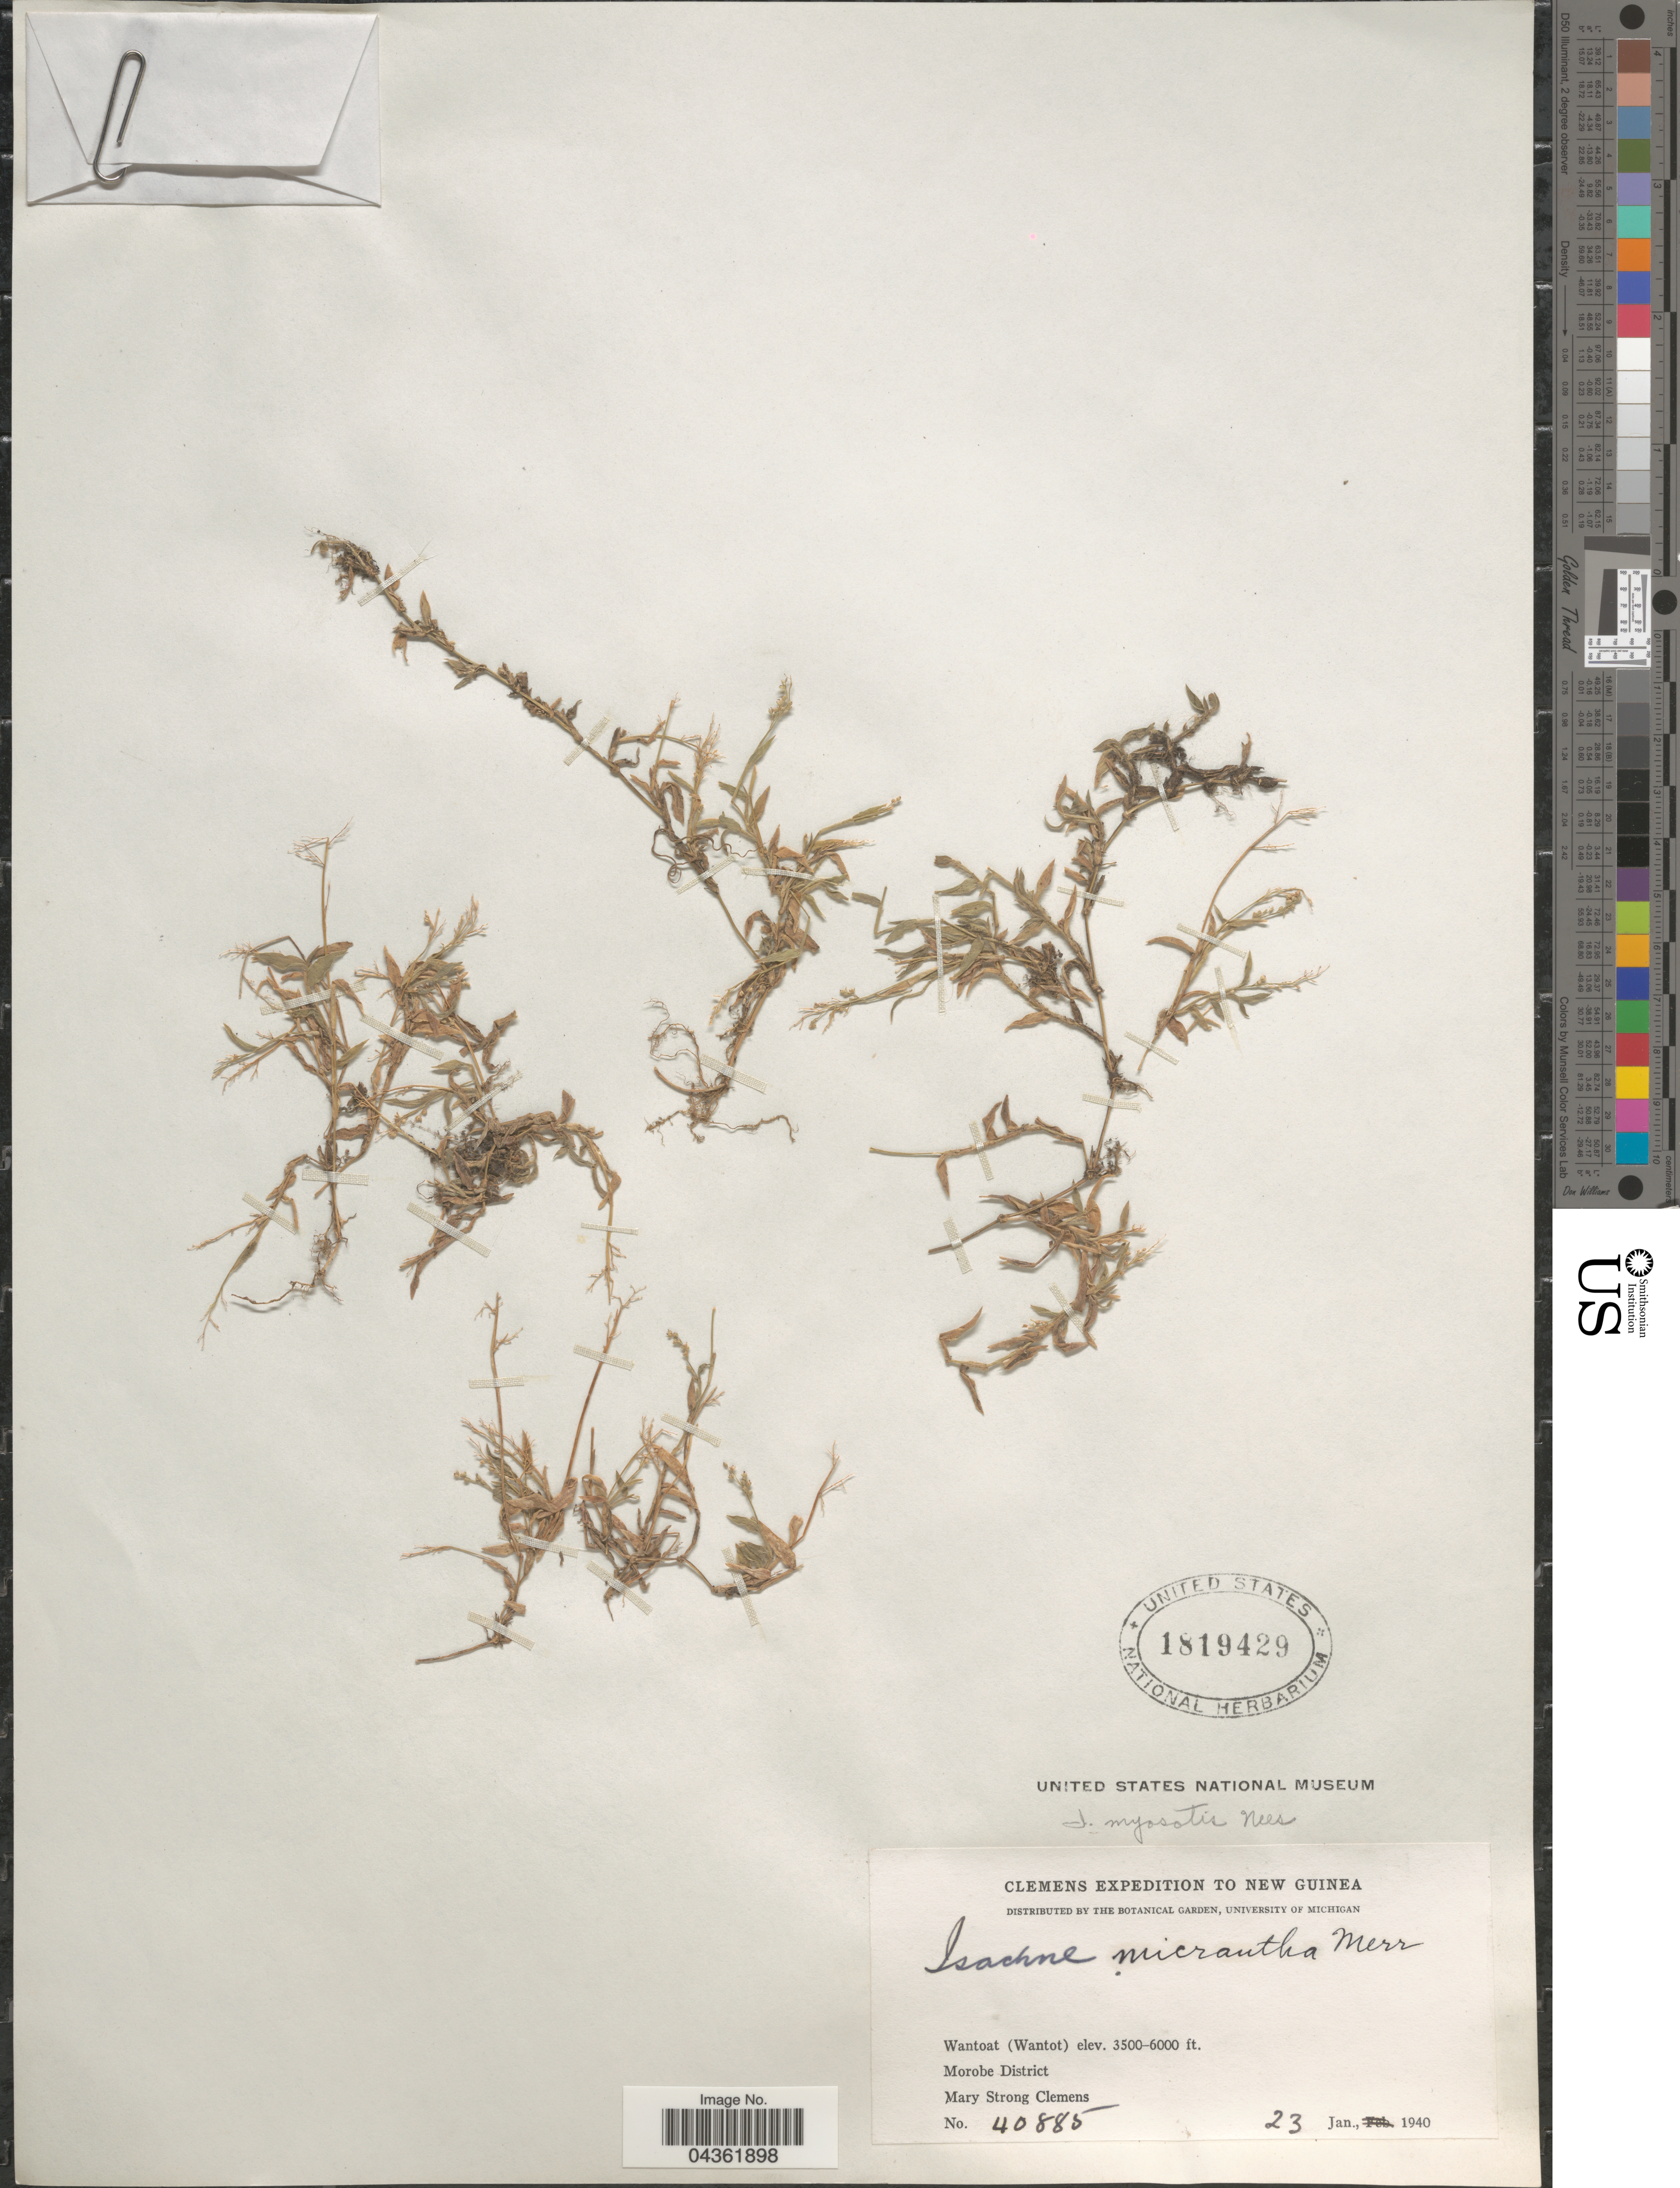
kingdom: Plantae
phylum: Tracheophyta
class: Liliopsida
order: Poales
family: Poaceae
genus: Isachne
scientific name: Isachne myosotis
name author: Nees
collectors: M. S. Clemens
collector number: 40885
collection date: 1940-01-23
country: Papua New Guinea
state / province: Morobe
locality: Clemens Expedition to New Guinea. Wantoat (Wantot). Morobe District.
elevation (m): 1067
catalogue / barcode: US 1819429